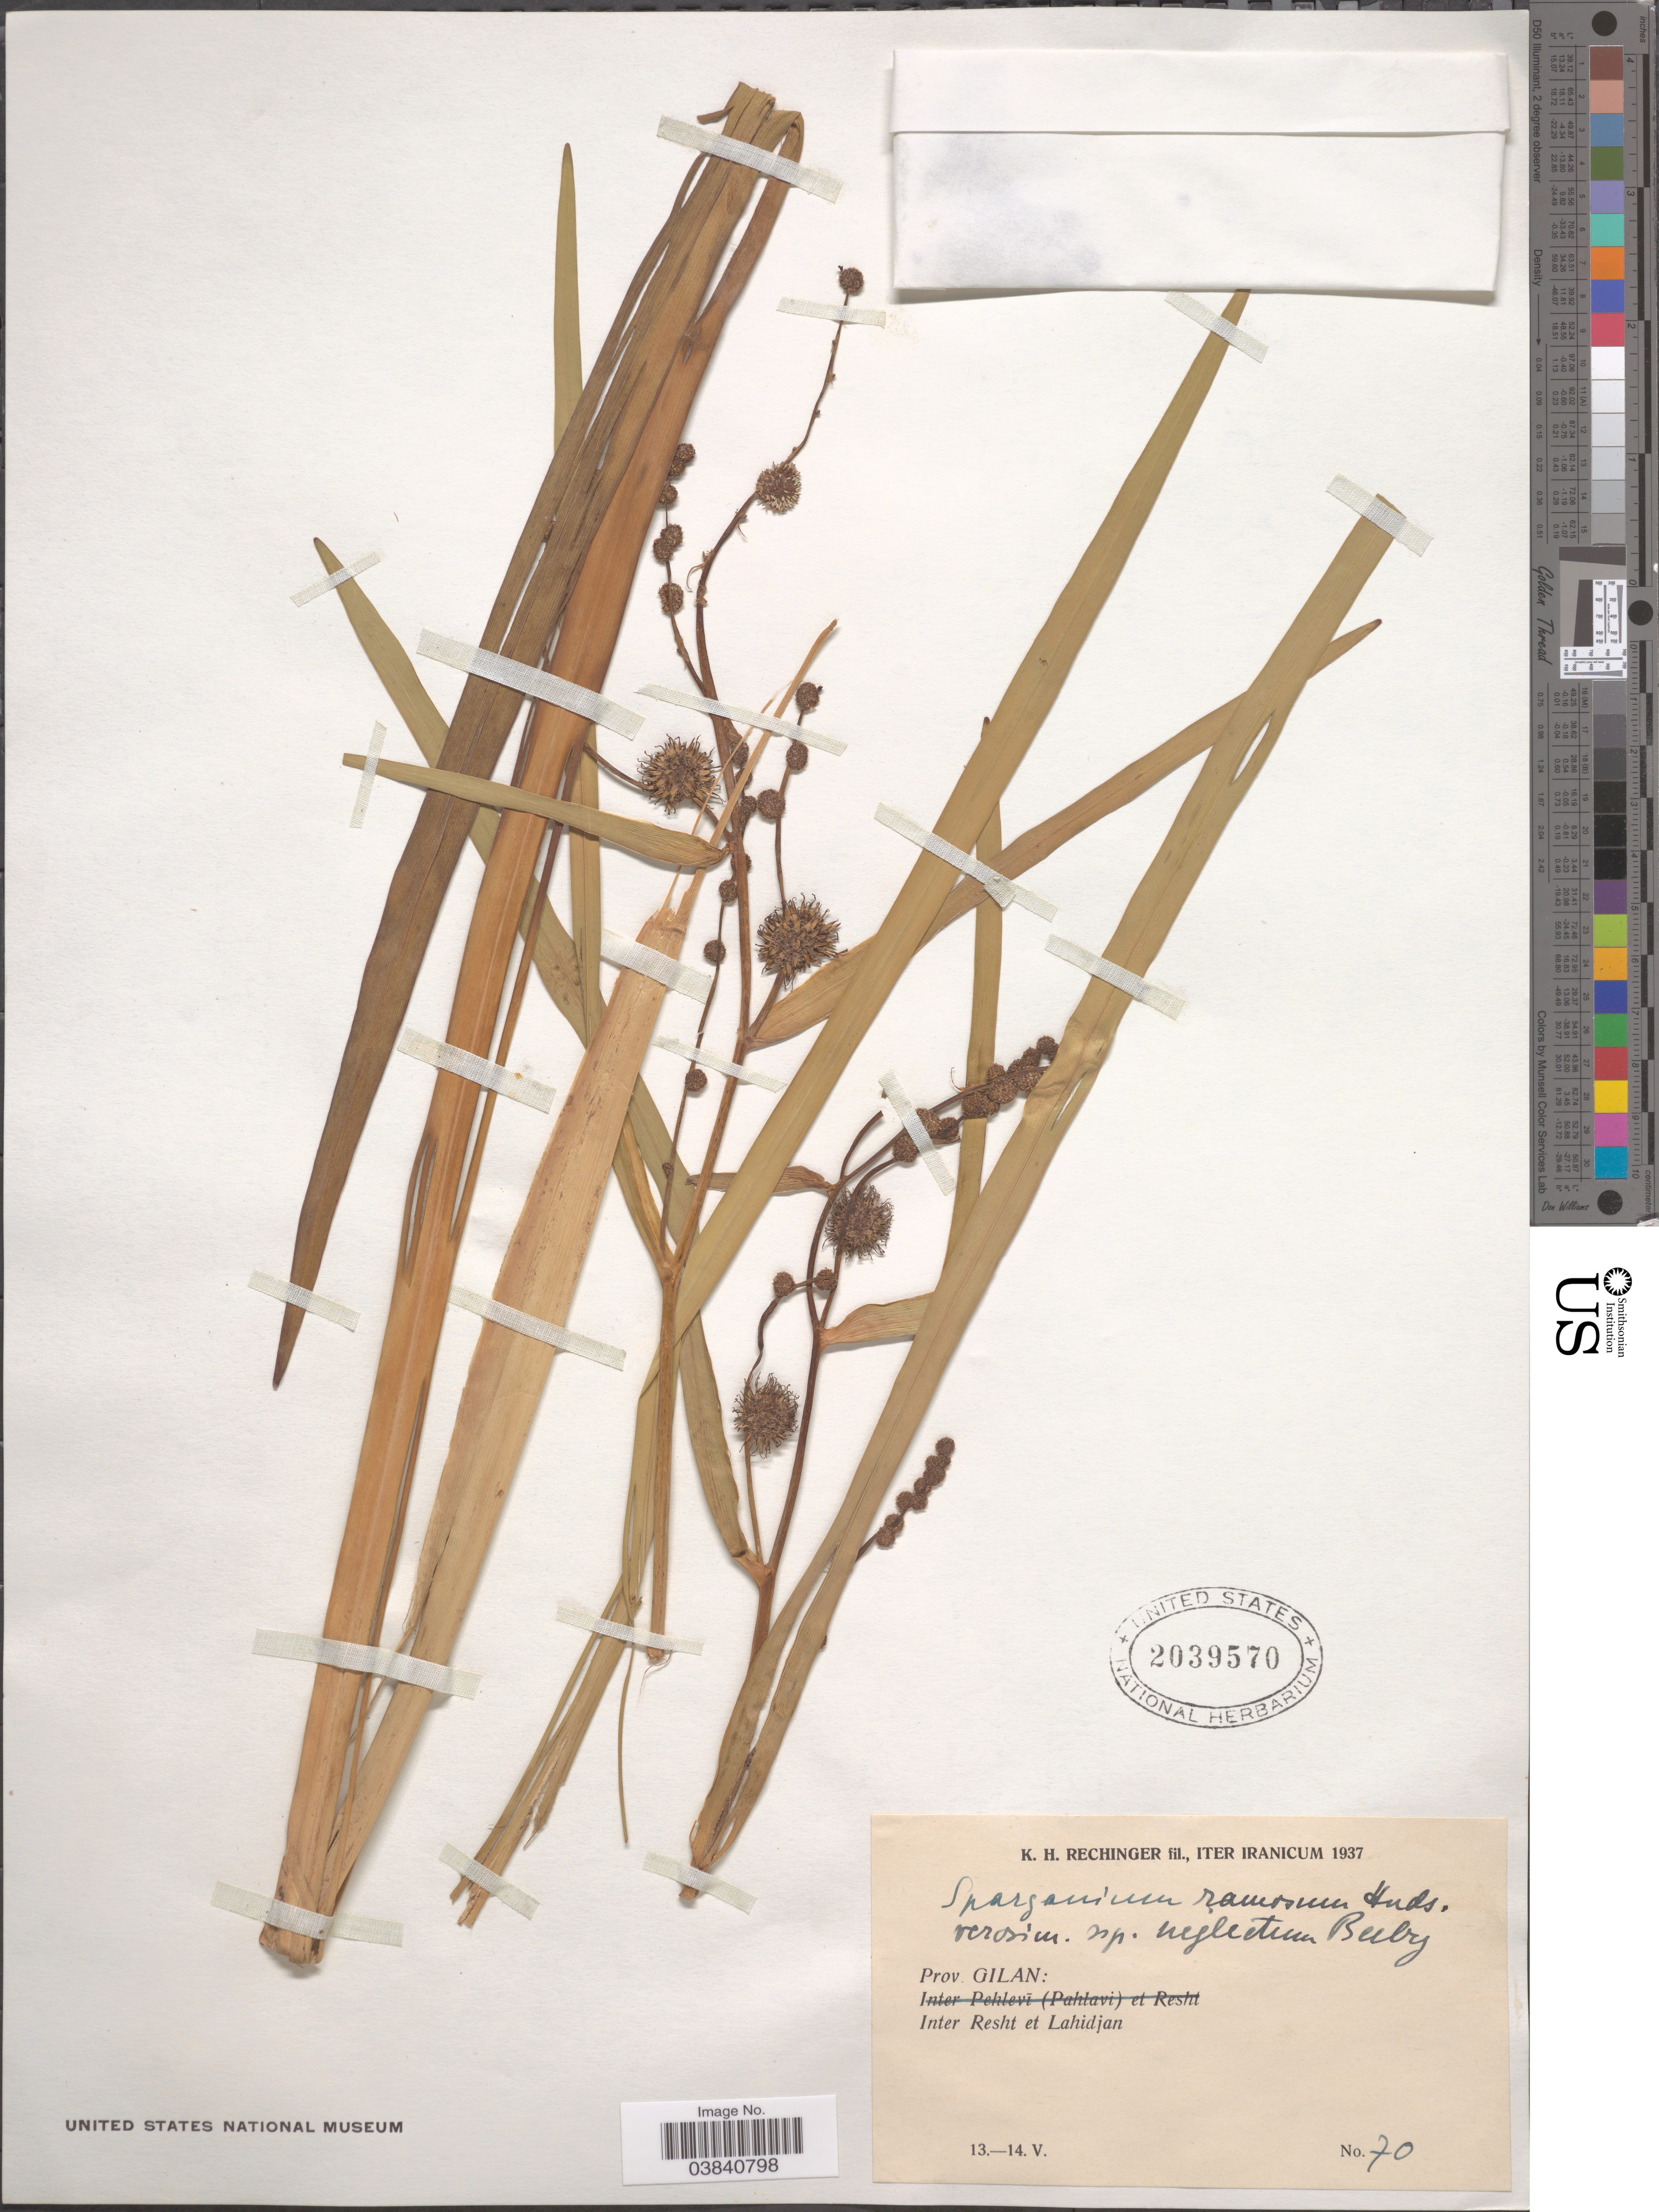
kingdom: Plantae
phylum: Tracheophyta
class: Liliopsida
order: Poales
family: Typhaceae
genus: Sparganium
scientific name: Sparganium ramosum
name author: Huds.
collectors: K. H. Rechinger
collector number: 70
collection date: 1937-05-13/1937-05-14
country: Iran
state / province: Gilan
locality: Iter Iranicum. Inter Resht et Lahidjan.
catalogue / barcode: US 2039570